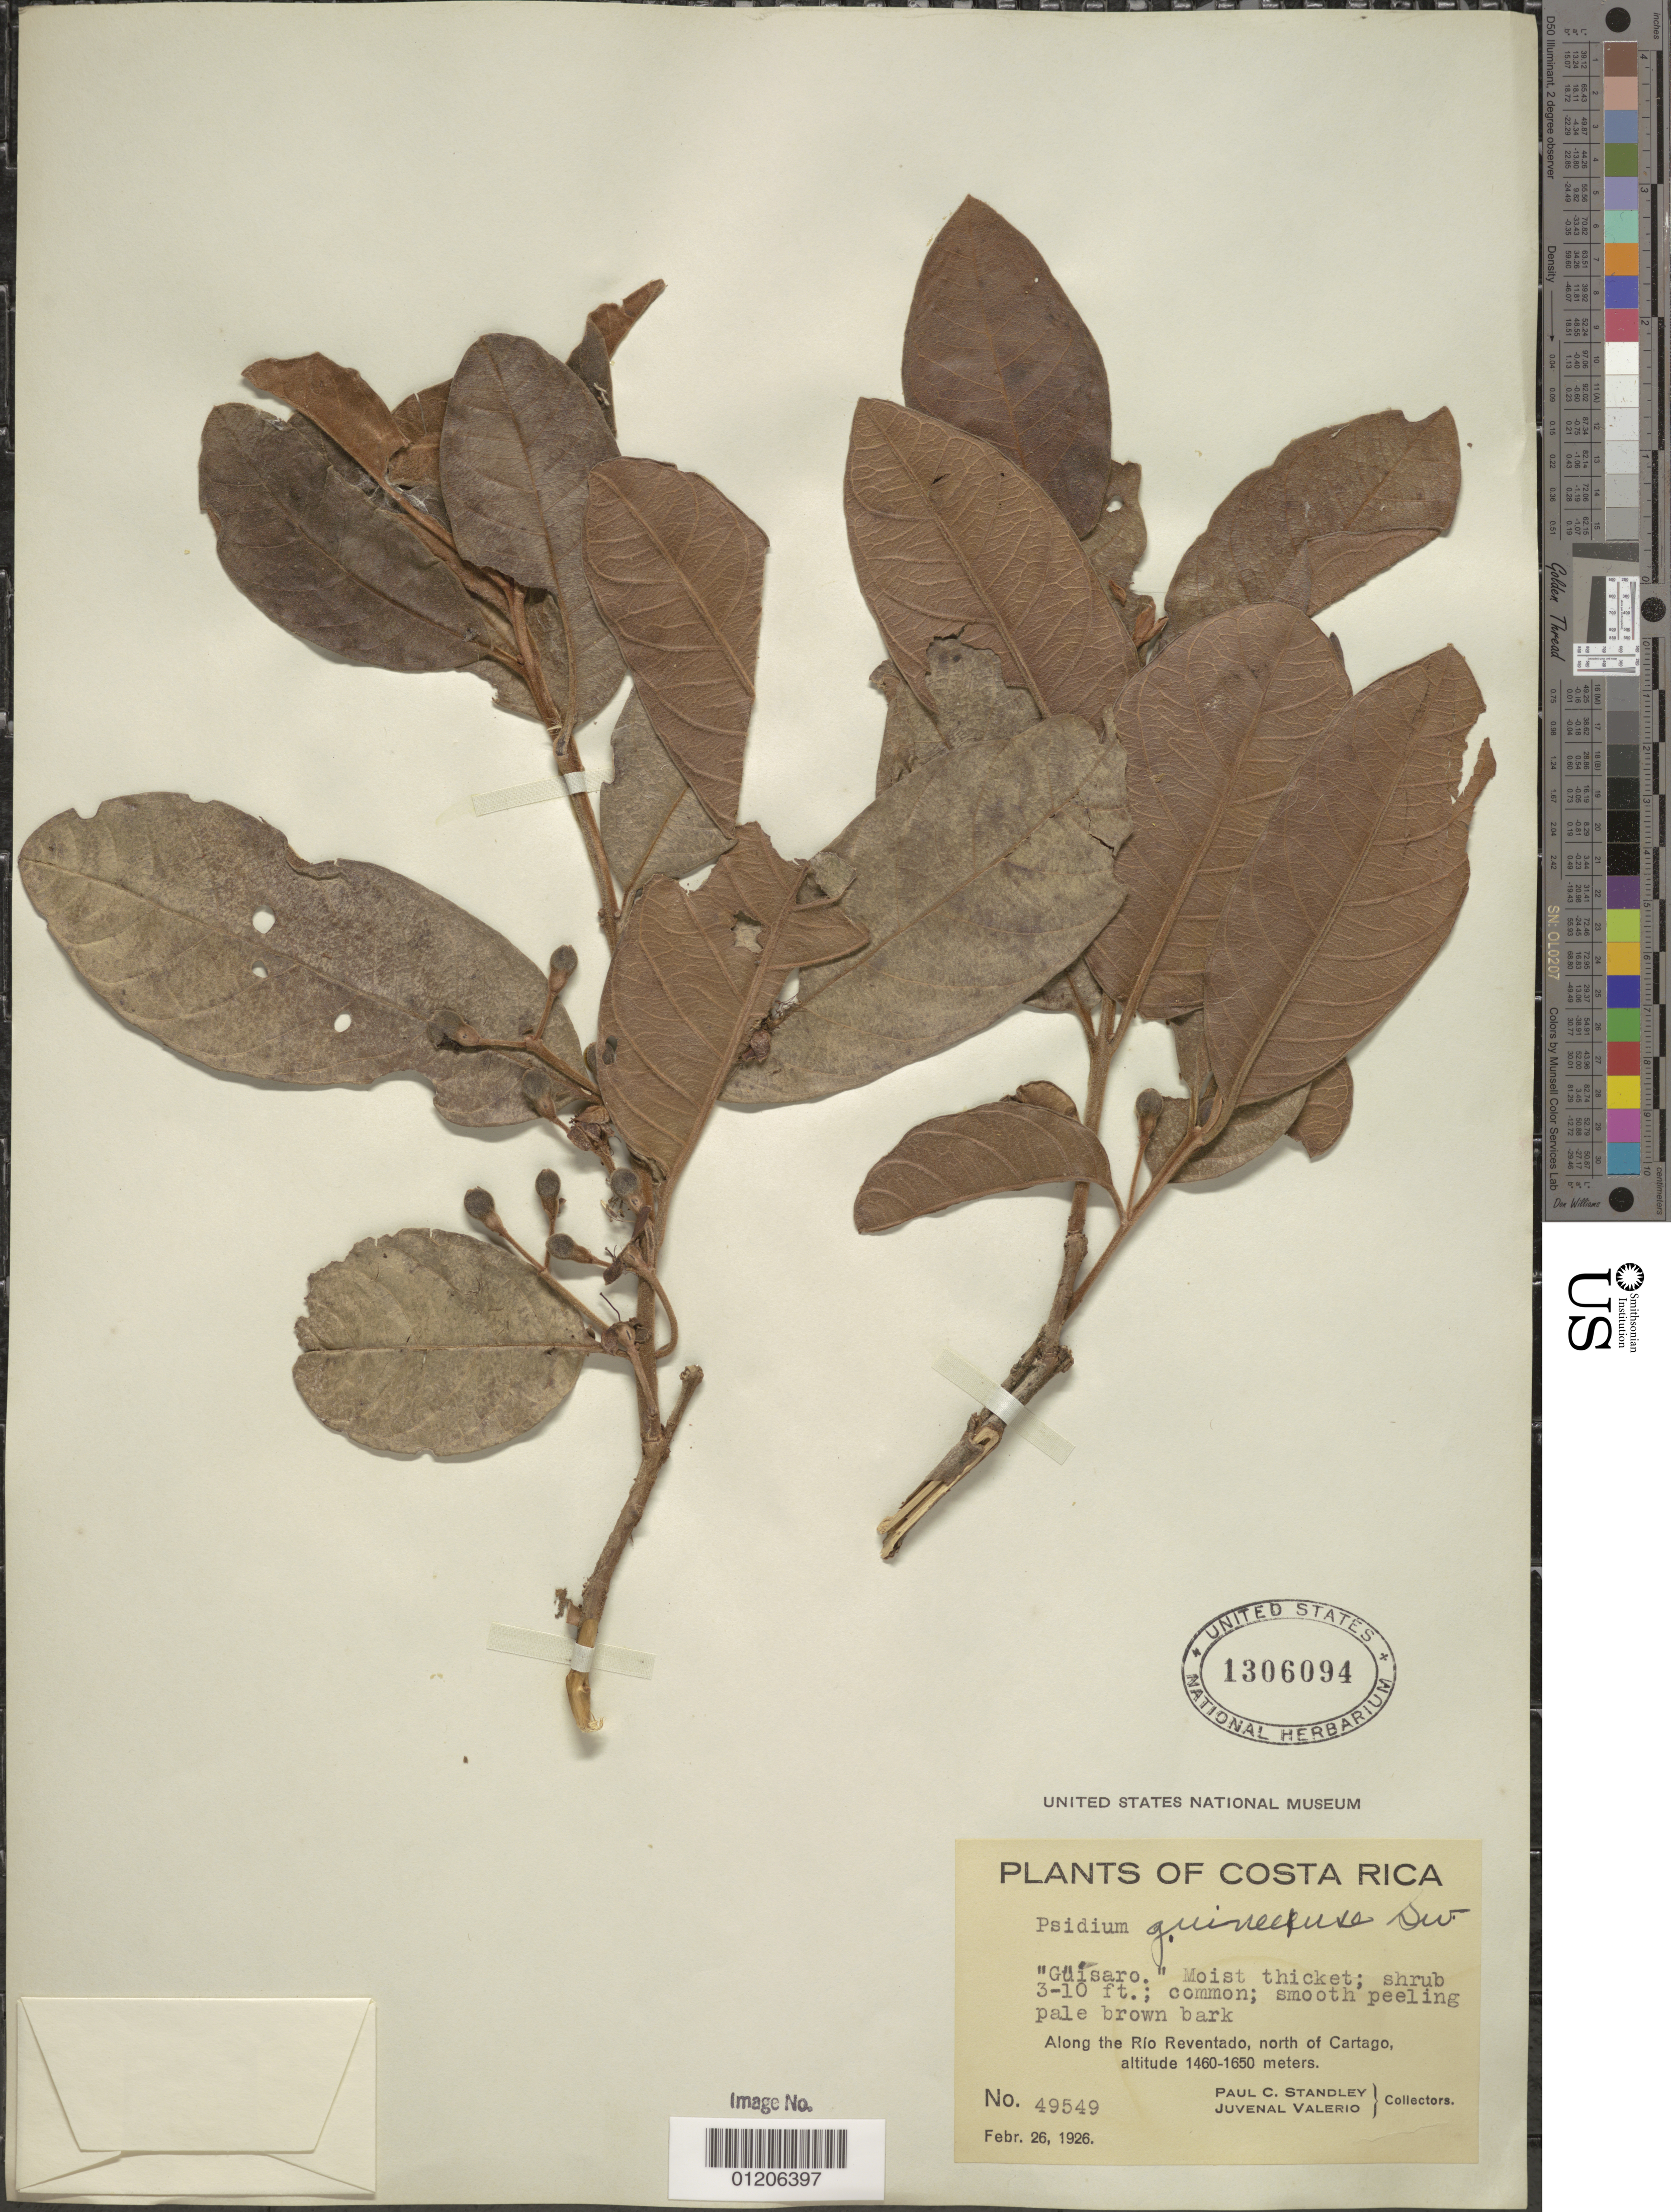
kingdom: Plantae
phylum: Tracheophyta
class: Magnoliopsida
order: Myrtales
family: Myrtaceae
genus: Psidium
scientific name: Psidium guineense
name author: Sw.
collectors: P. C. Standley & J. Valerio R.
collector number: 49549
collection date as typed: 26 Feb 1926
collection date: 1926-02-26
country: Costa Rica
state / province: Cartago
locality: Along Rio Reventado, N of Cartago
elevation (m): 1460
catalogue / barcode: US 1306094